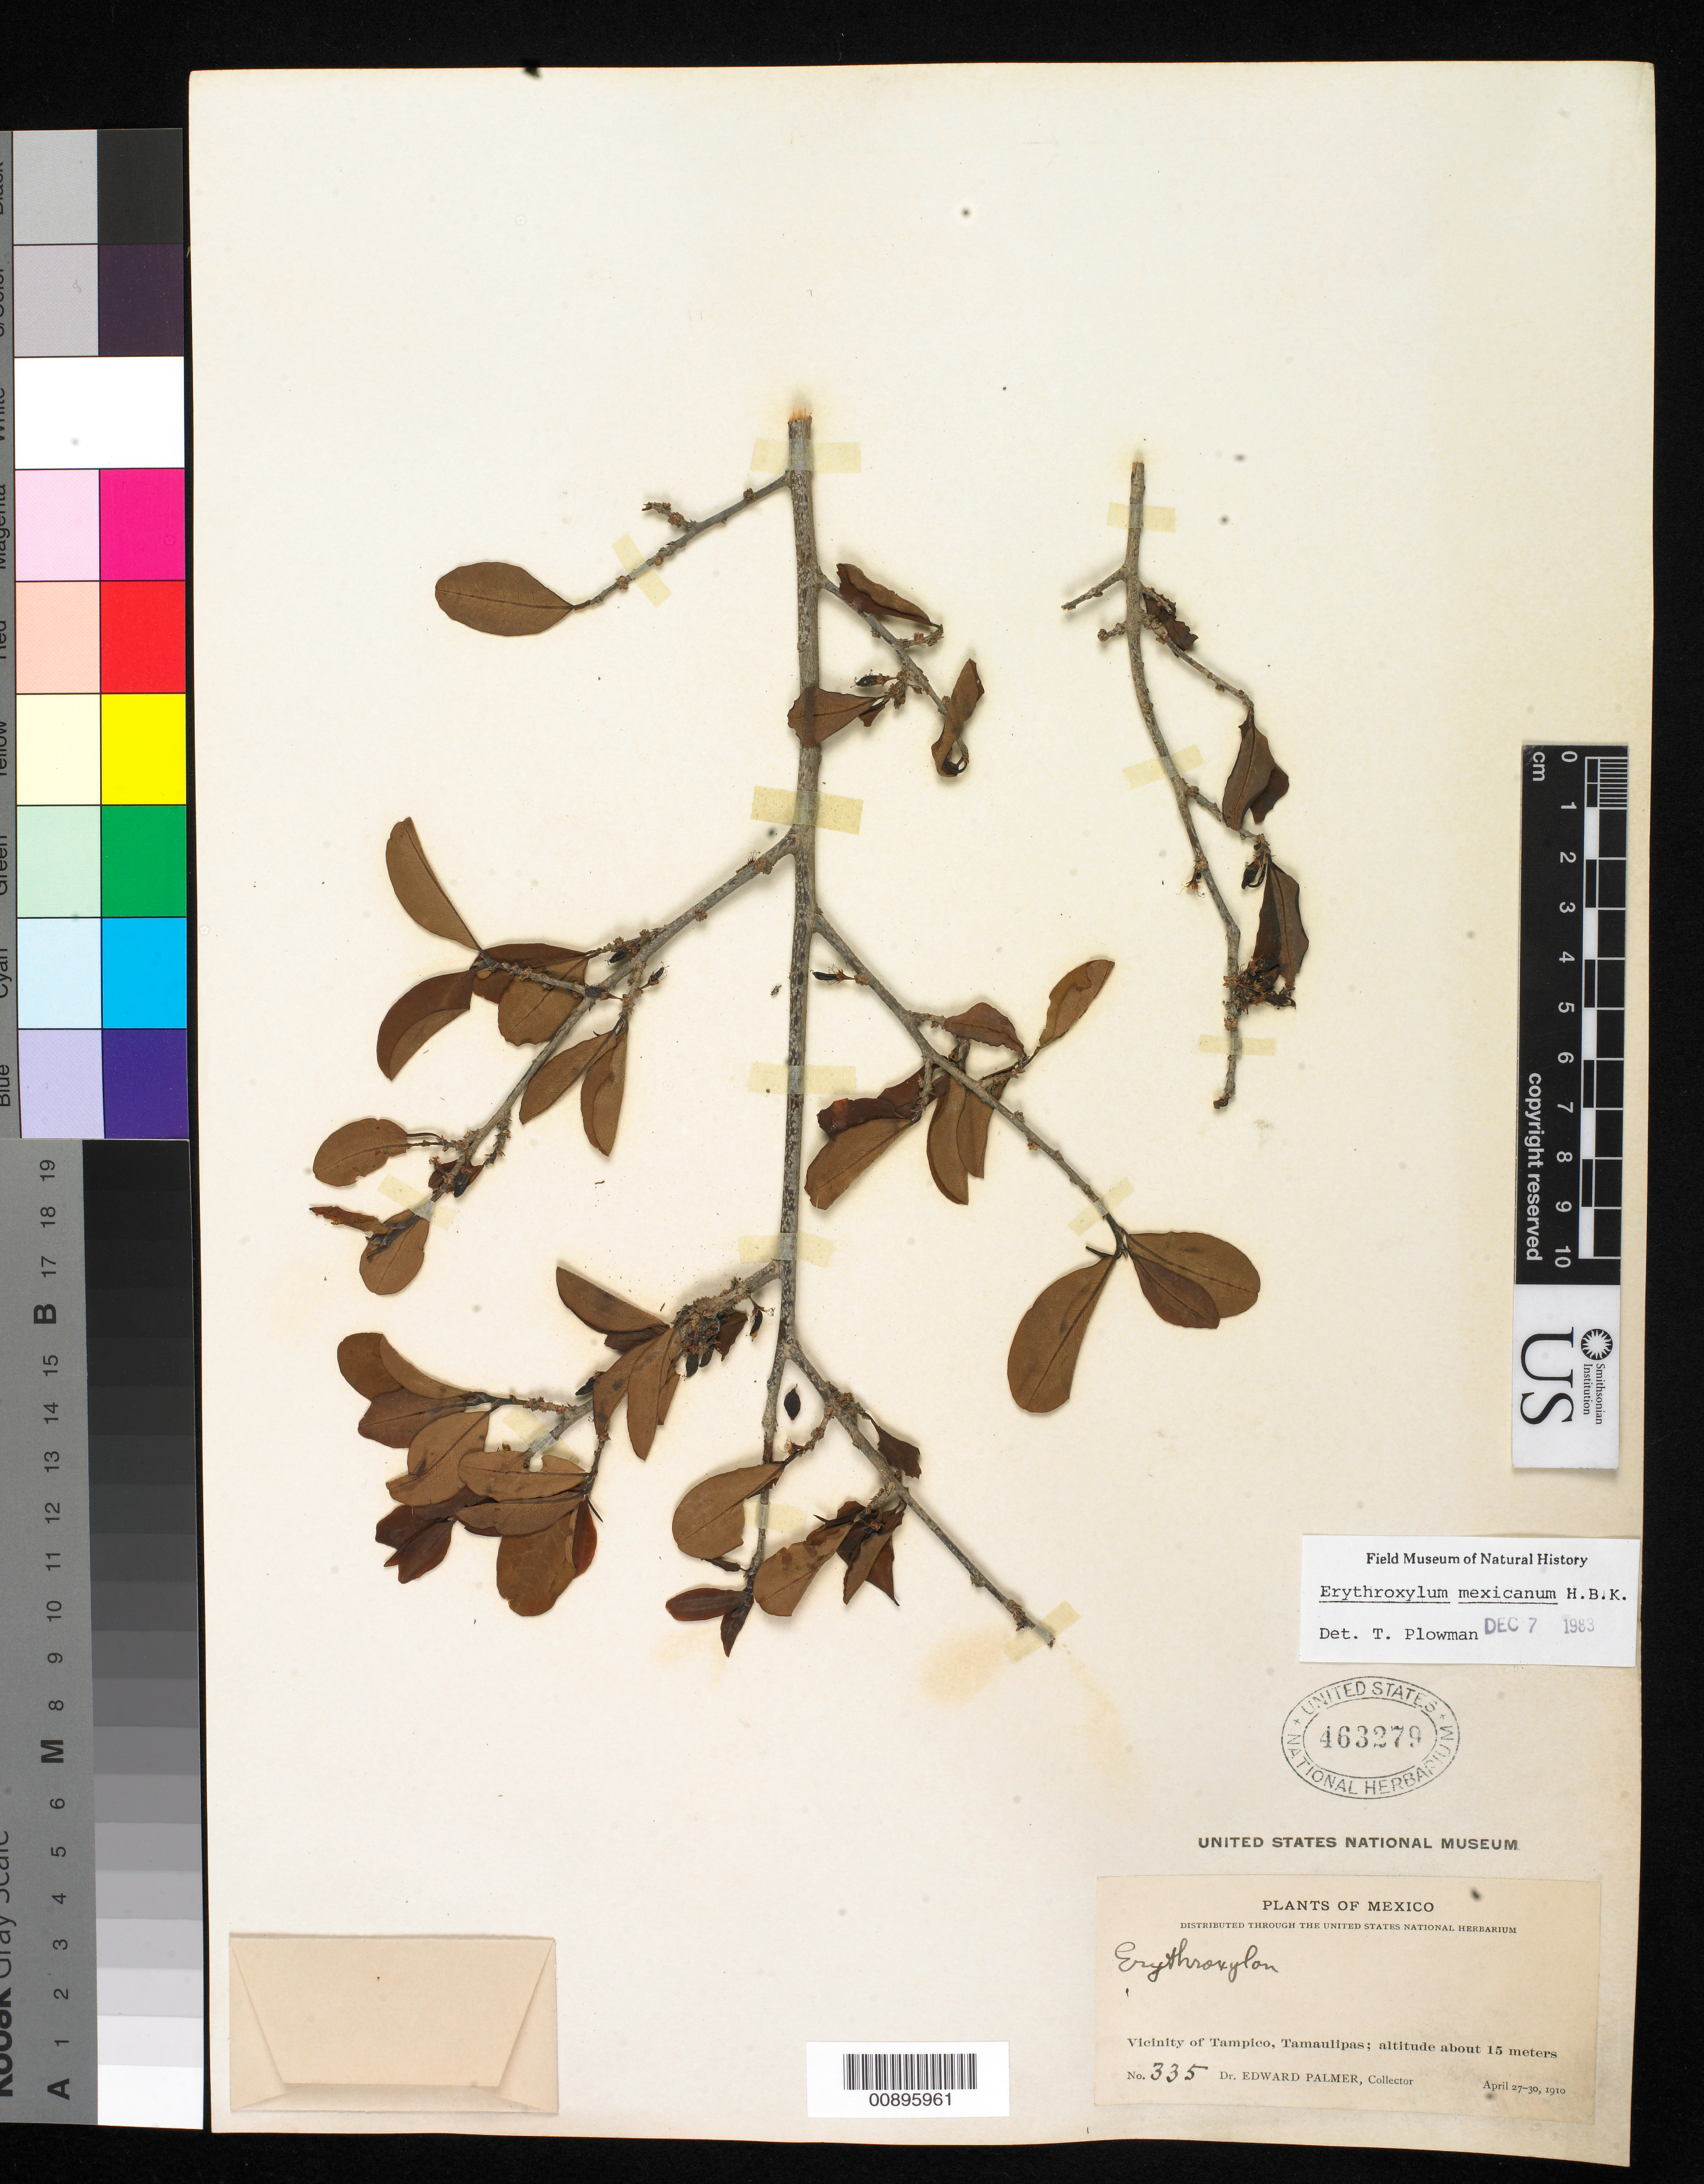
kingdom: Plantae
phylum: Tracheophyta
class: Magnoliopsida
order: Malpighiales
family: Erythroxylaceae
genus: Erythroxylum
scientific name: Erythroxylum mexicanum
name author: Kunth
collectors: E. Palmer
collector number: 335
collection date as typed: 27 Apr 1910 to 30 Apr 1910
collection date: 1910-04-27/1910-04-30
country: Mexico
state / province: Tamaulipas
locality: Vicinity of Tampico, Tamaulipas.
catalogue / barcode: US 463279